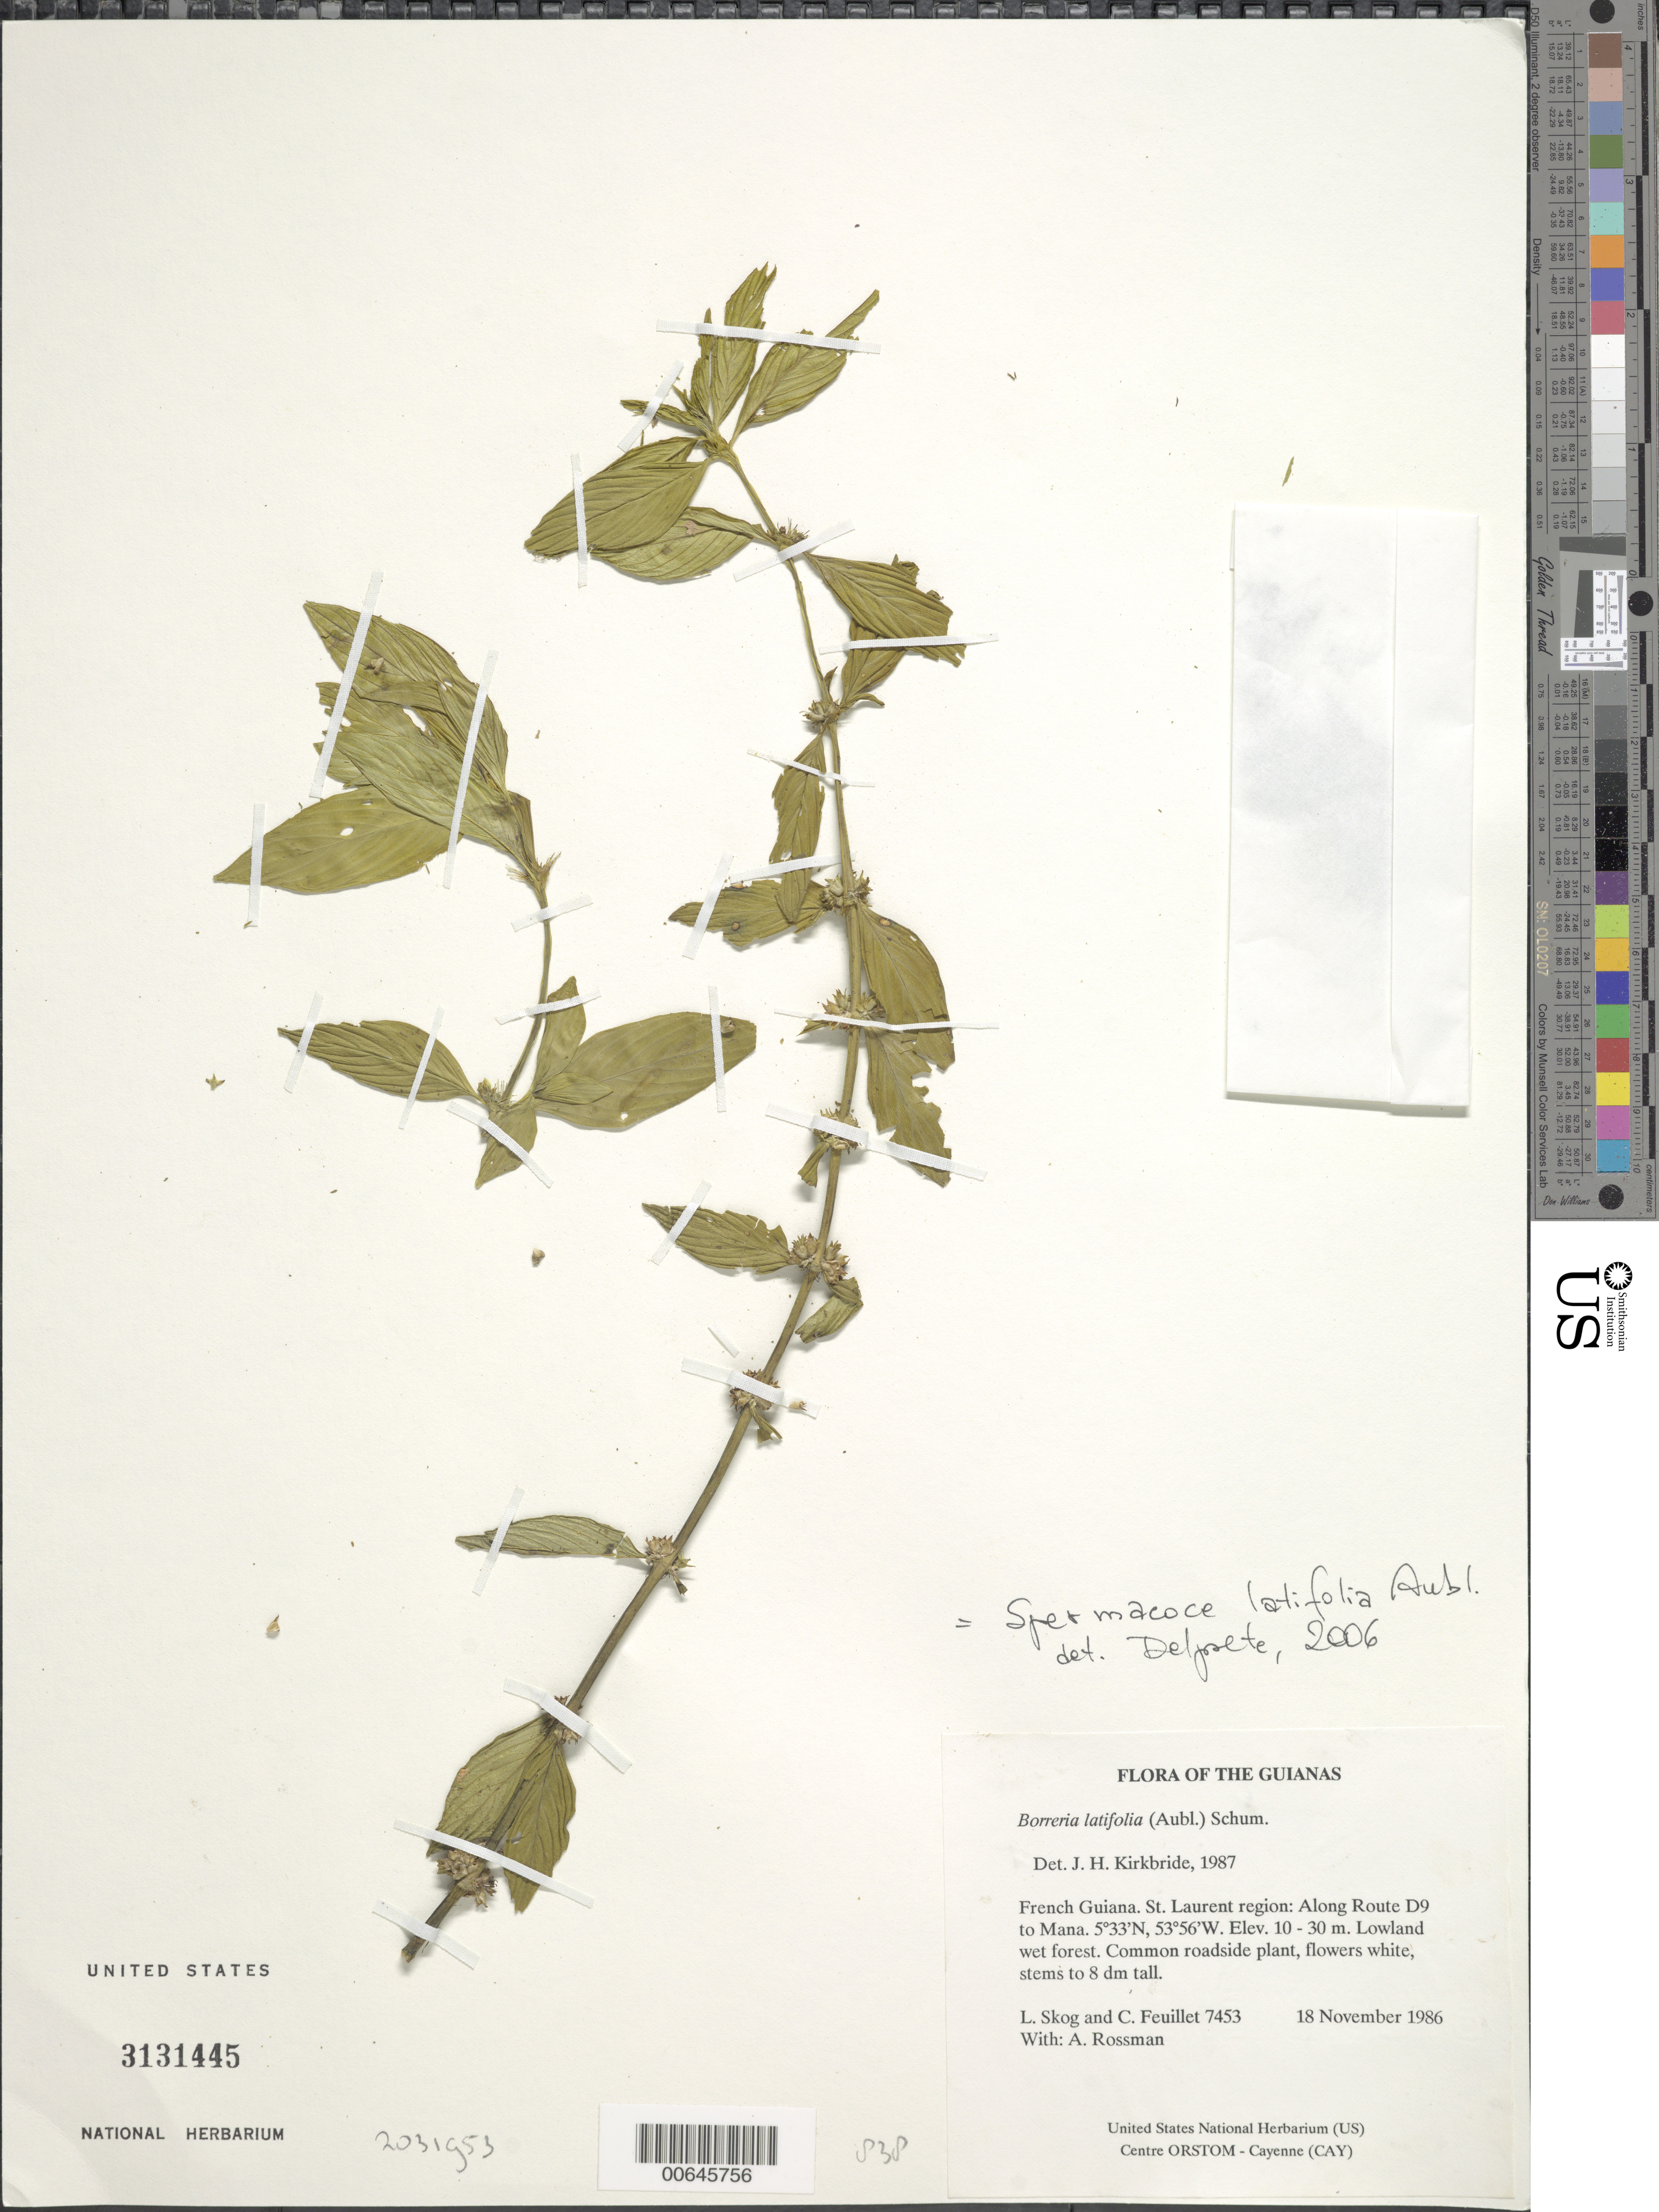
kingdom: Plantae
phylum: Tracheophyta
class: Magnoliopsida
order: Gentianales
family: Rubiaceae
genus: Spermacoce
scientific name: Spermacoce latifolia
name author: Aubl.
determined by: Delprete, P. G., Herb. de Guyane Cay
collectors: L. E. Skog, C. Feuillet & A. Rossman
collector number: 7453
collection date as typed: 18 November 1986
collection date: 1986-11-18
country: French Guiana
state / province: Saint-Laurent-du-Maroni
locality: Along Route D9 to Mana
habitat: Lowland wet forest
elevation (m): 10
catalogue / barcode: US 3131445